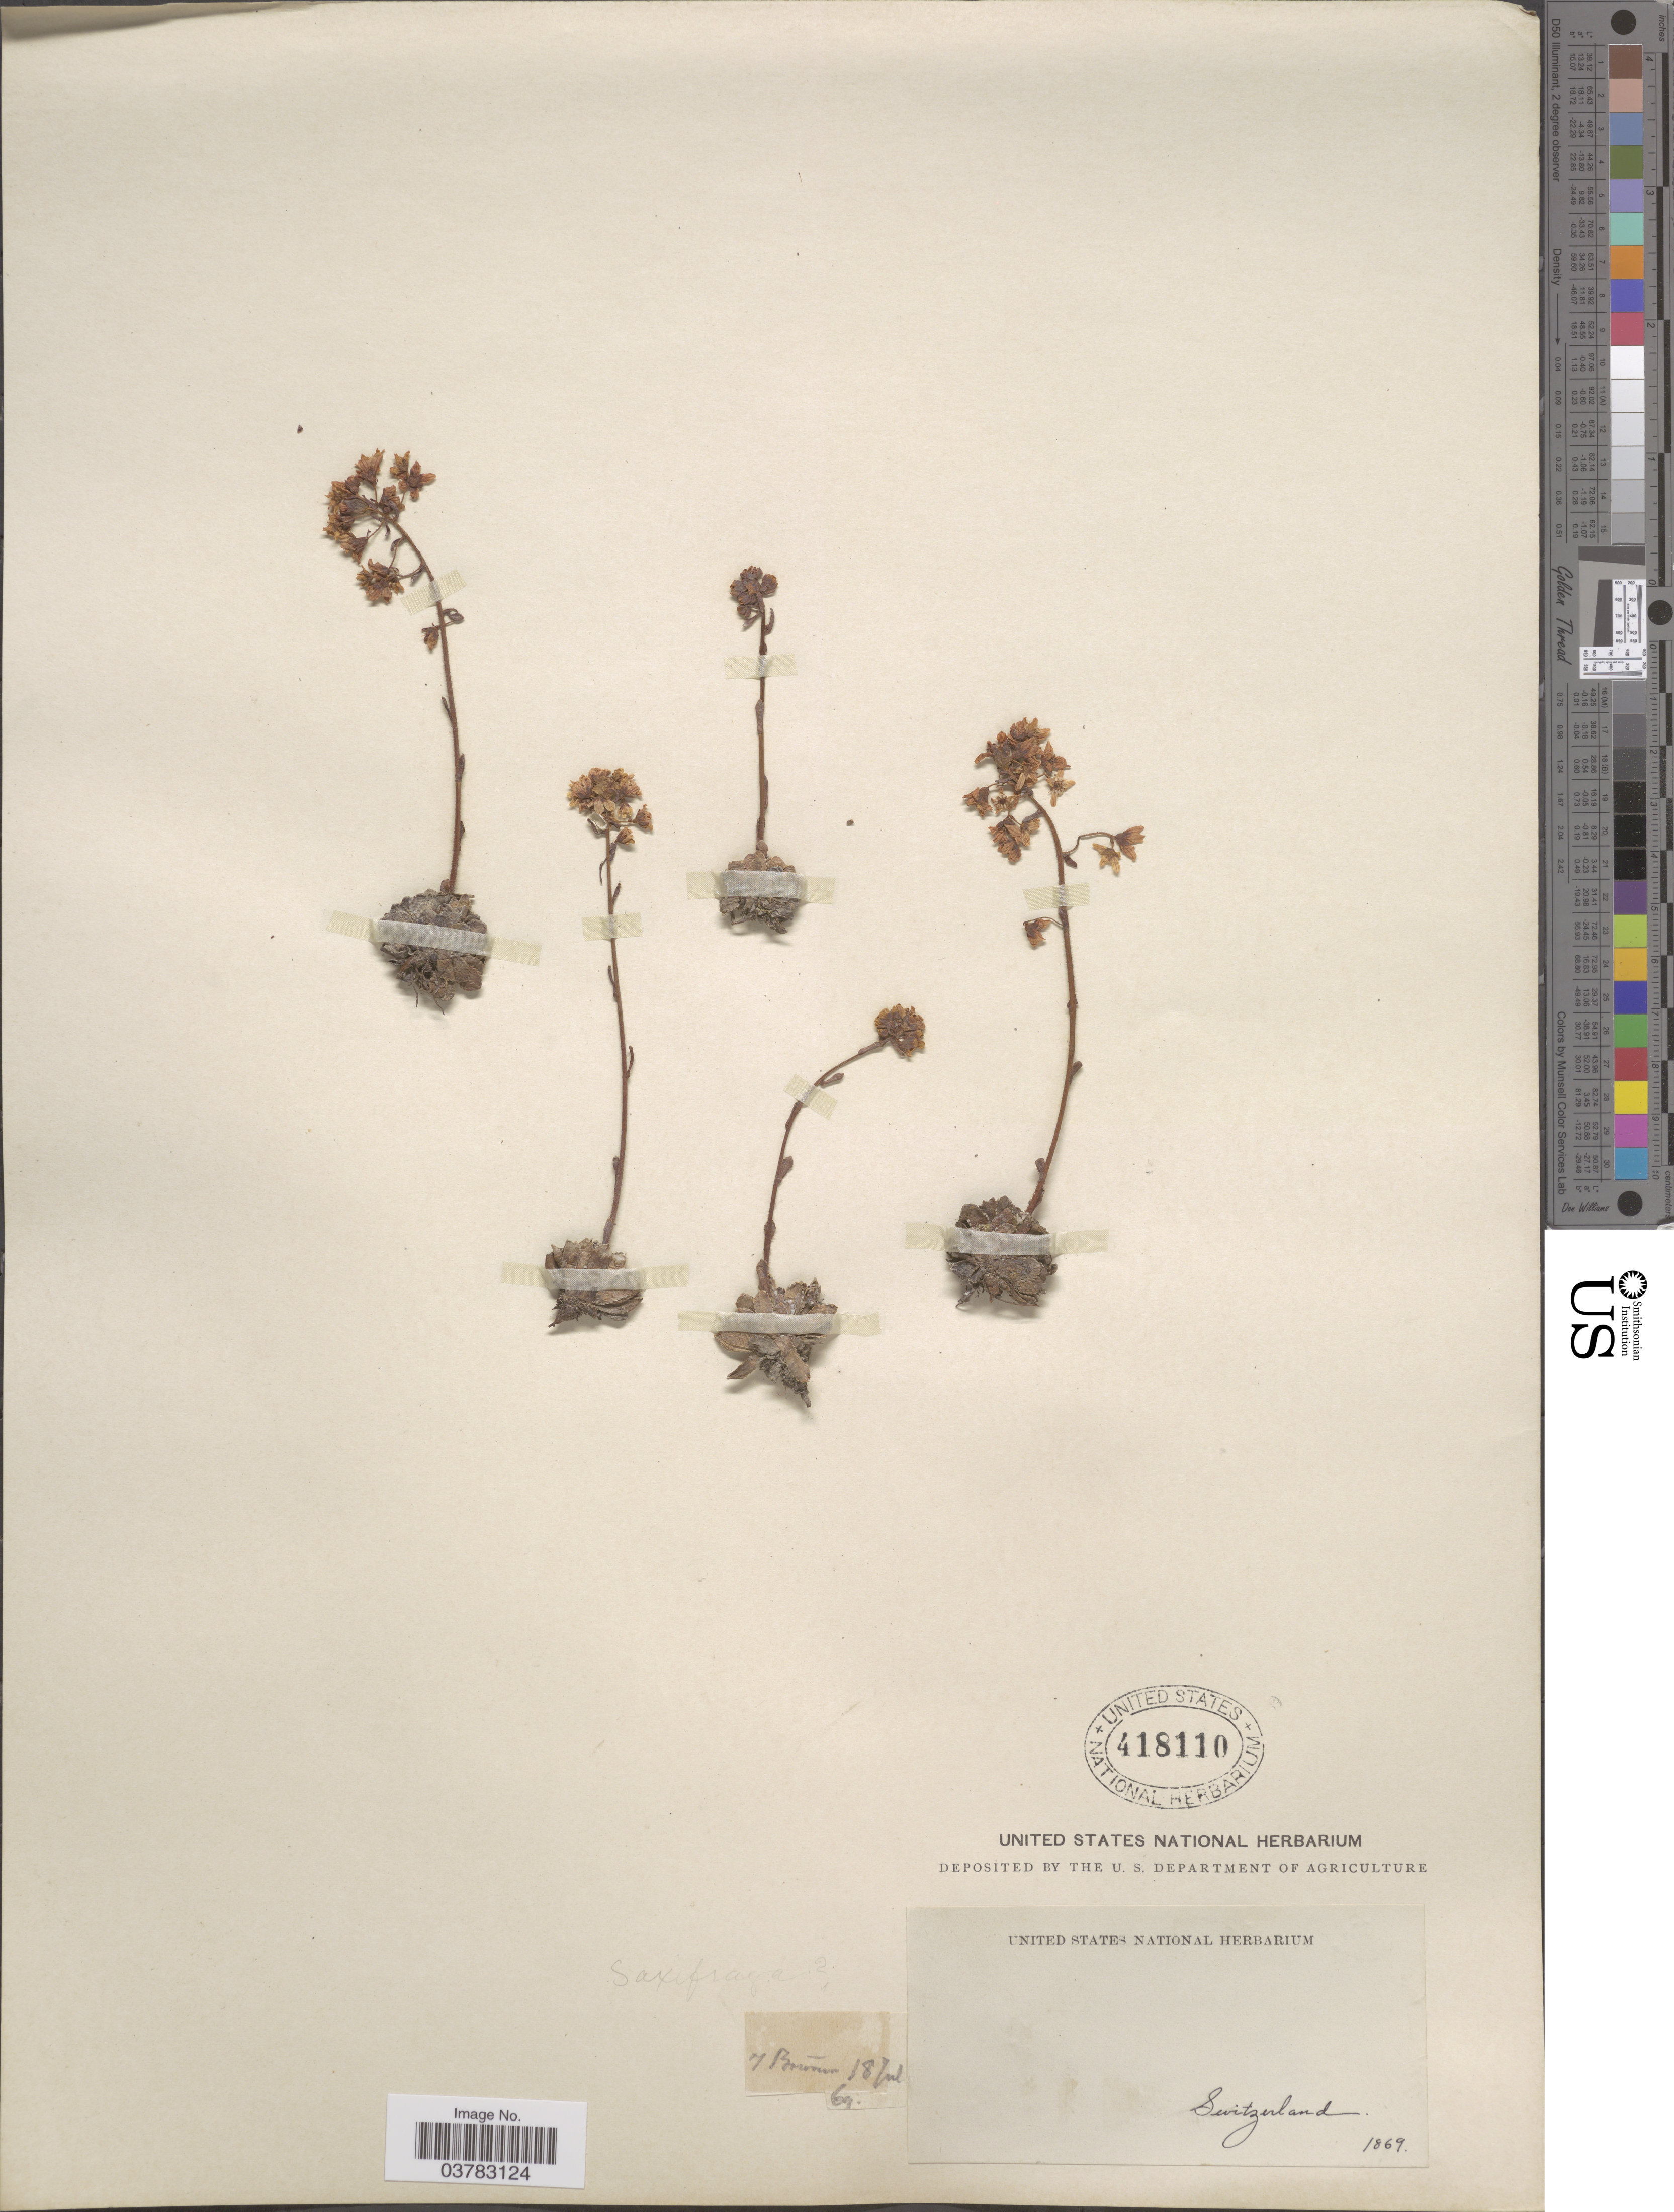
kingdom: Plantae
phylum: Tracheophyta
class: Magnoliopsida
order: Saxifragales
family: Saxifragaceae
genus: Saxifraga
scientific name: Saxifraga sp.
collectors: Burman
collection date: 1869-07-18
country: Switzerland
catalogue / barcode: US 418110